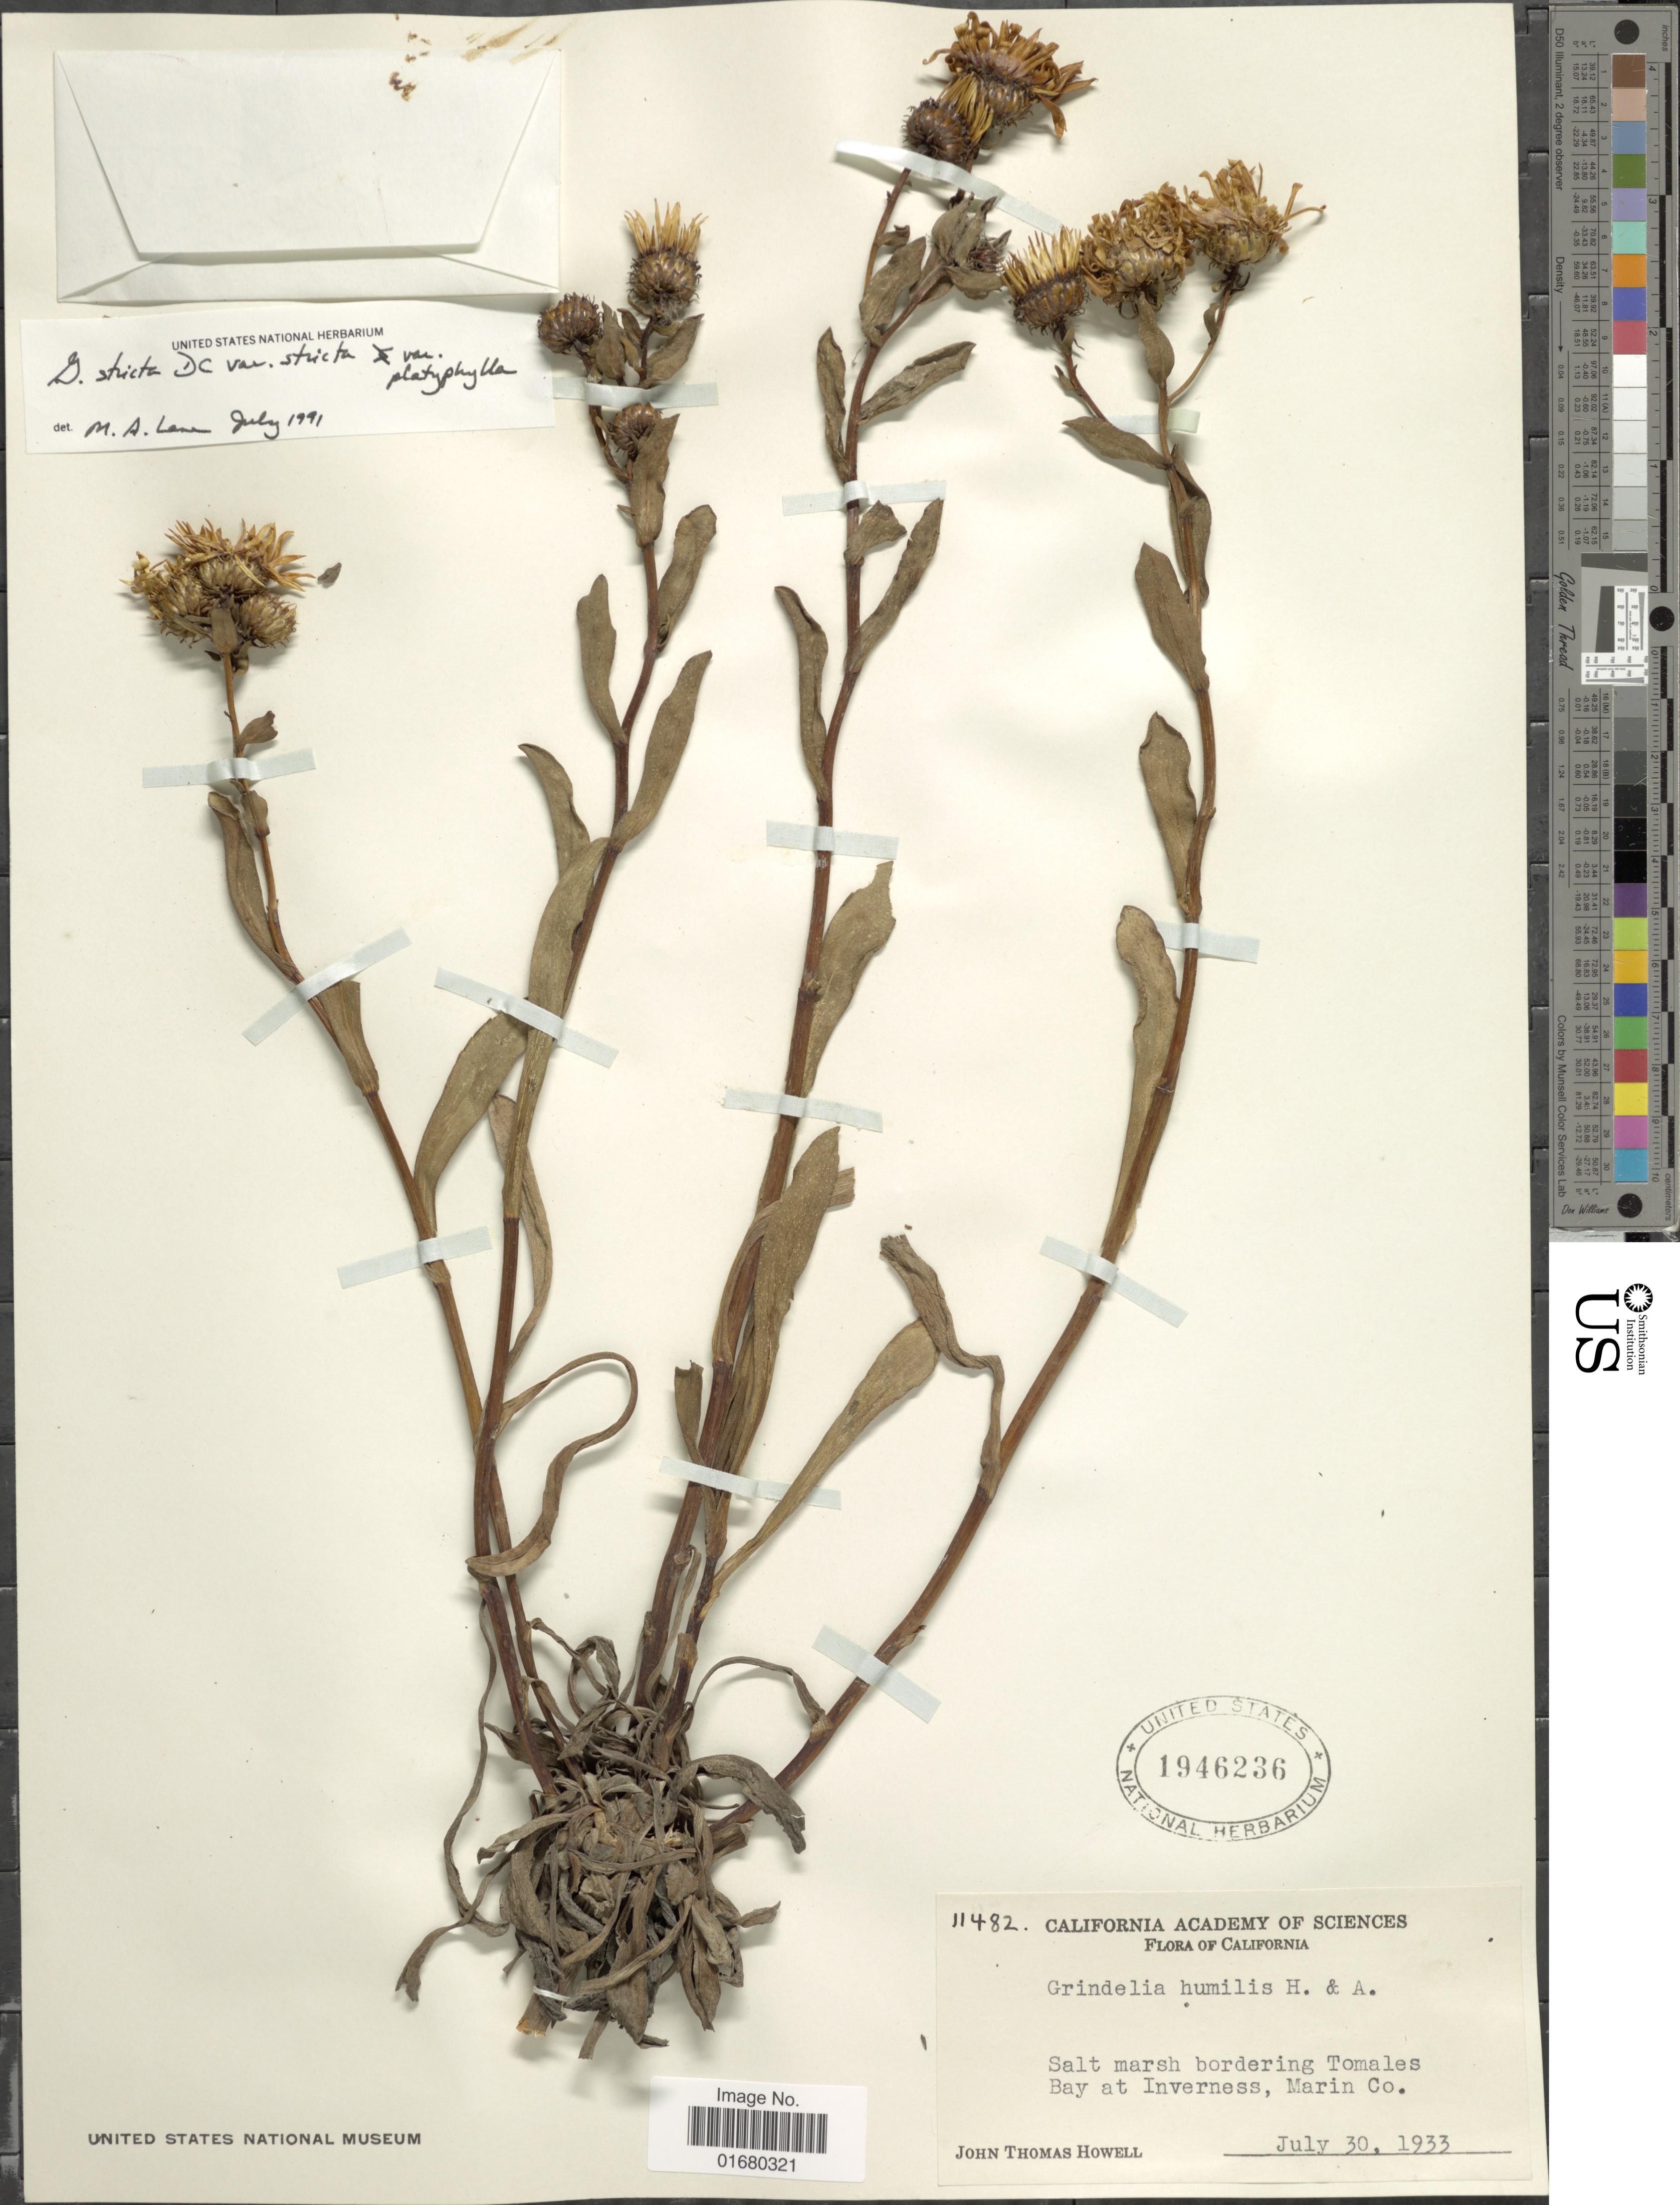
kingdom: Plantae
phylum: Tracheophyta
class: Magnoliopsida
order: Asterales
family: Asteraceae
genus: Grindelia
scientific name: Grindelia stricta var. stricta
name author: DC.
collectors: J. T. Howell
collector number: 11482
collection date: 1933-07-30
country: United States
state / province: California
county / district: Marin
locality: Salt Marsh bordering Tomales Bay at Inverness, Marin Co.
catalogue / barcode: US 1946236